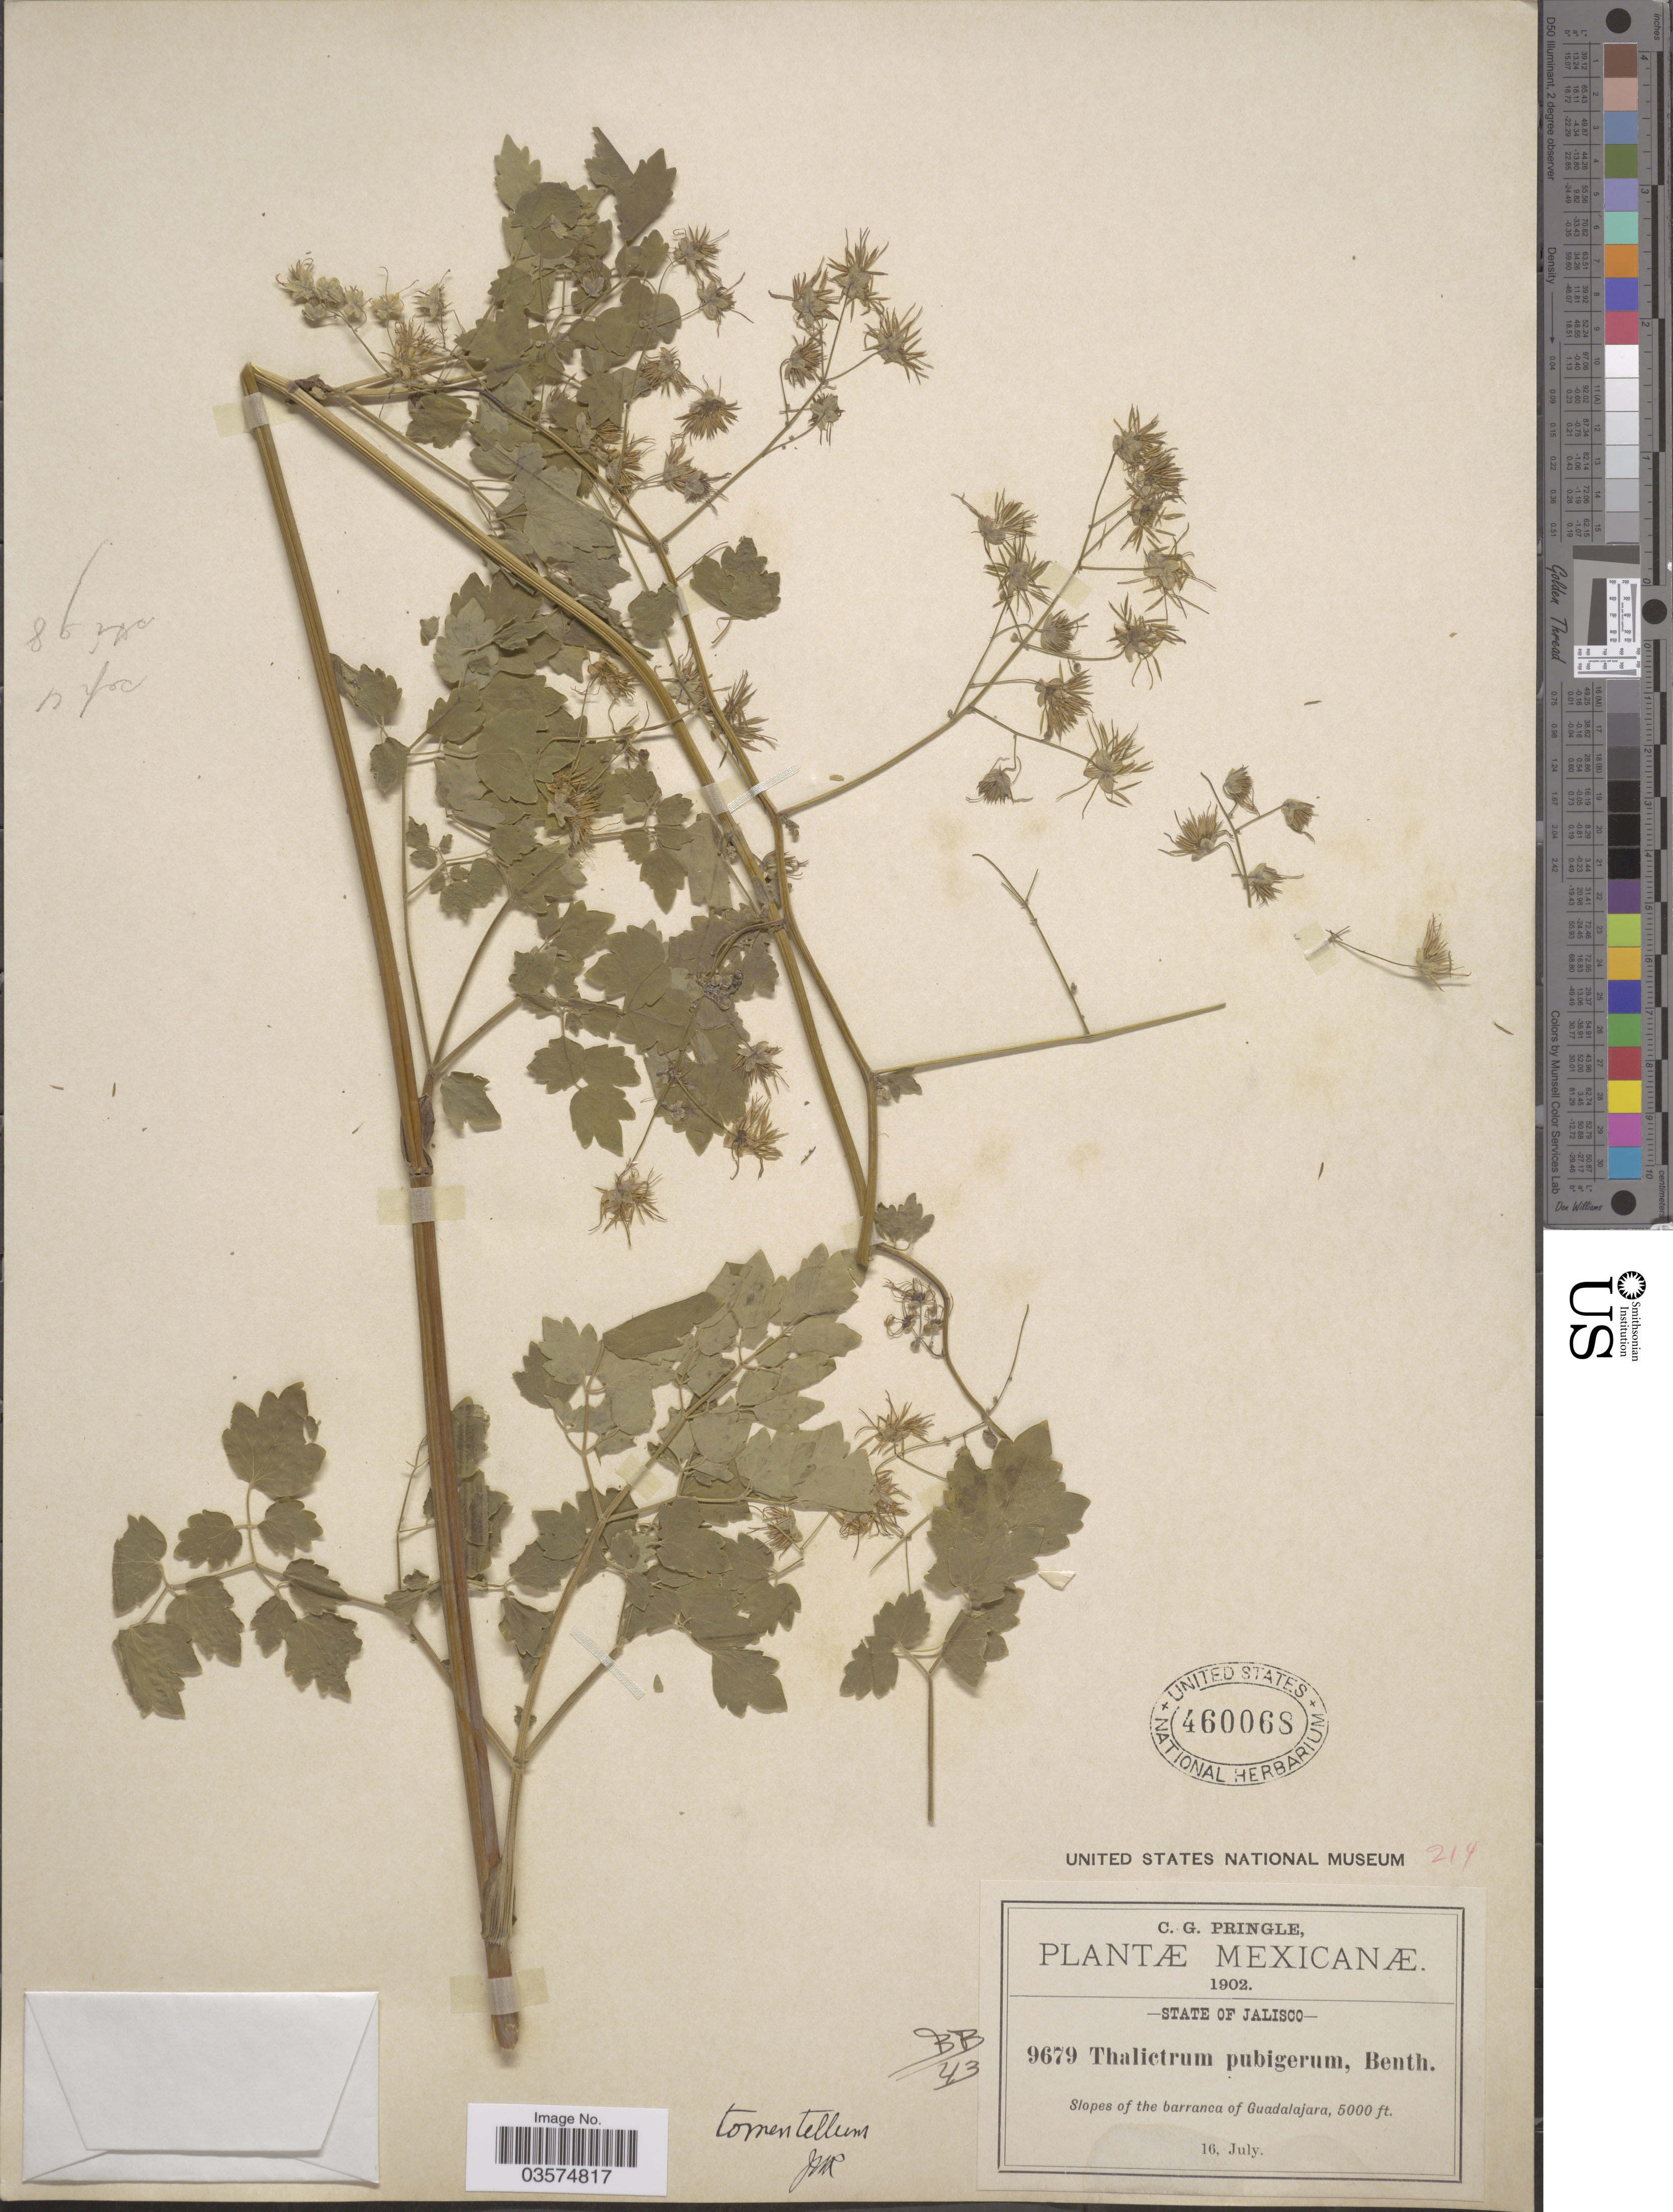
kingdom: Plantae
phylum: Tracheophyta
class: Magnoliopsida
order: Ranunculales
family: Ranunculaceae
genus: Thalictrum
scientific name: Thalictrum pubigerum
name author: Benth.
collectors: C. G. Pringle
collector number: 9679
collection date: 1902-07-16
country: Mexico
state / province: Jalisco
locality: Slopes of the barranca of Guadalajara.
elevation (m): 1524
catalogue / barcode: US 460068